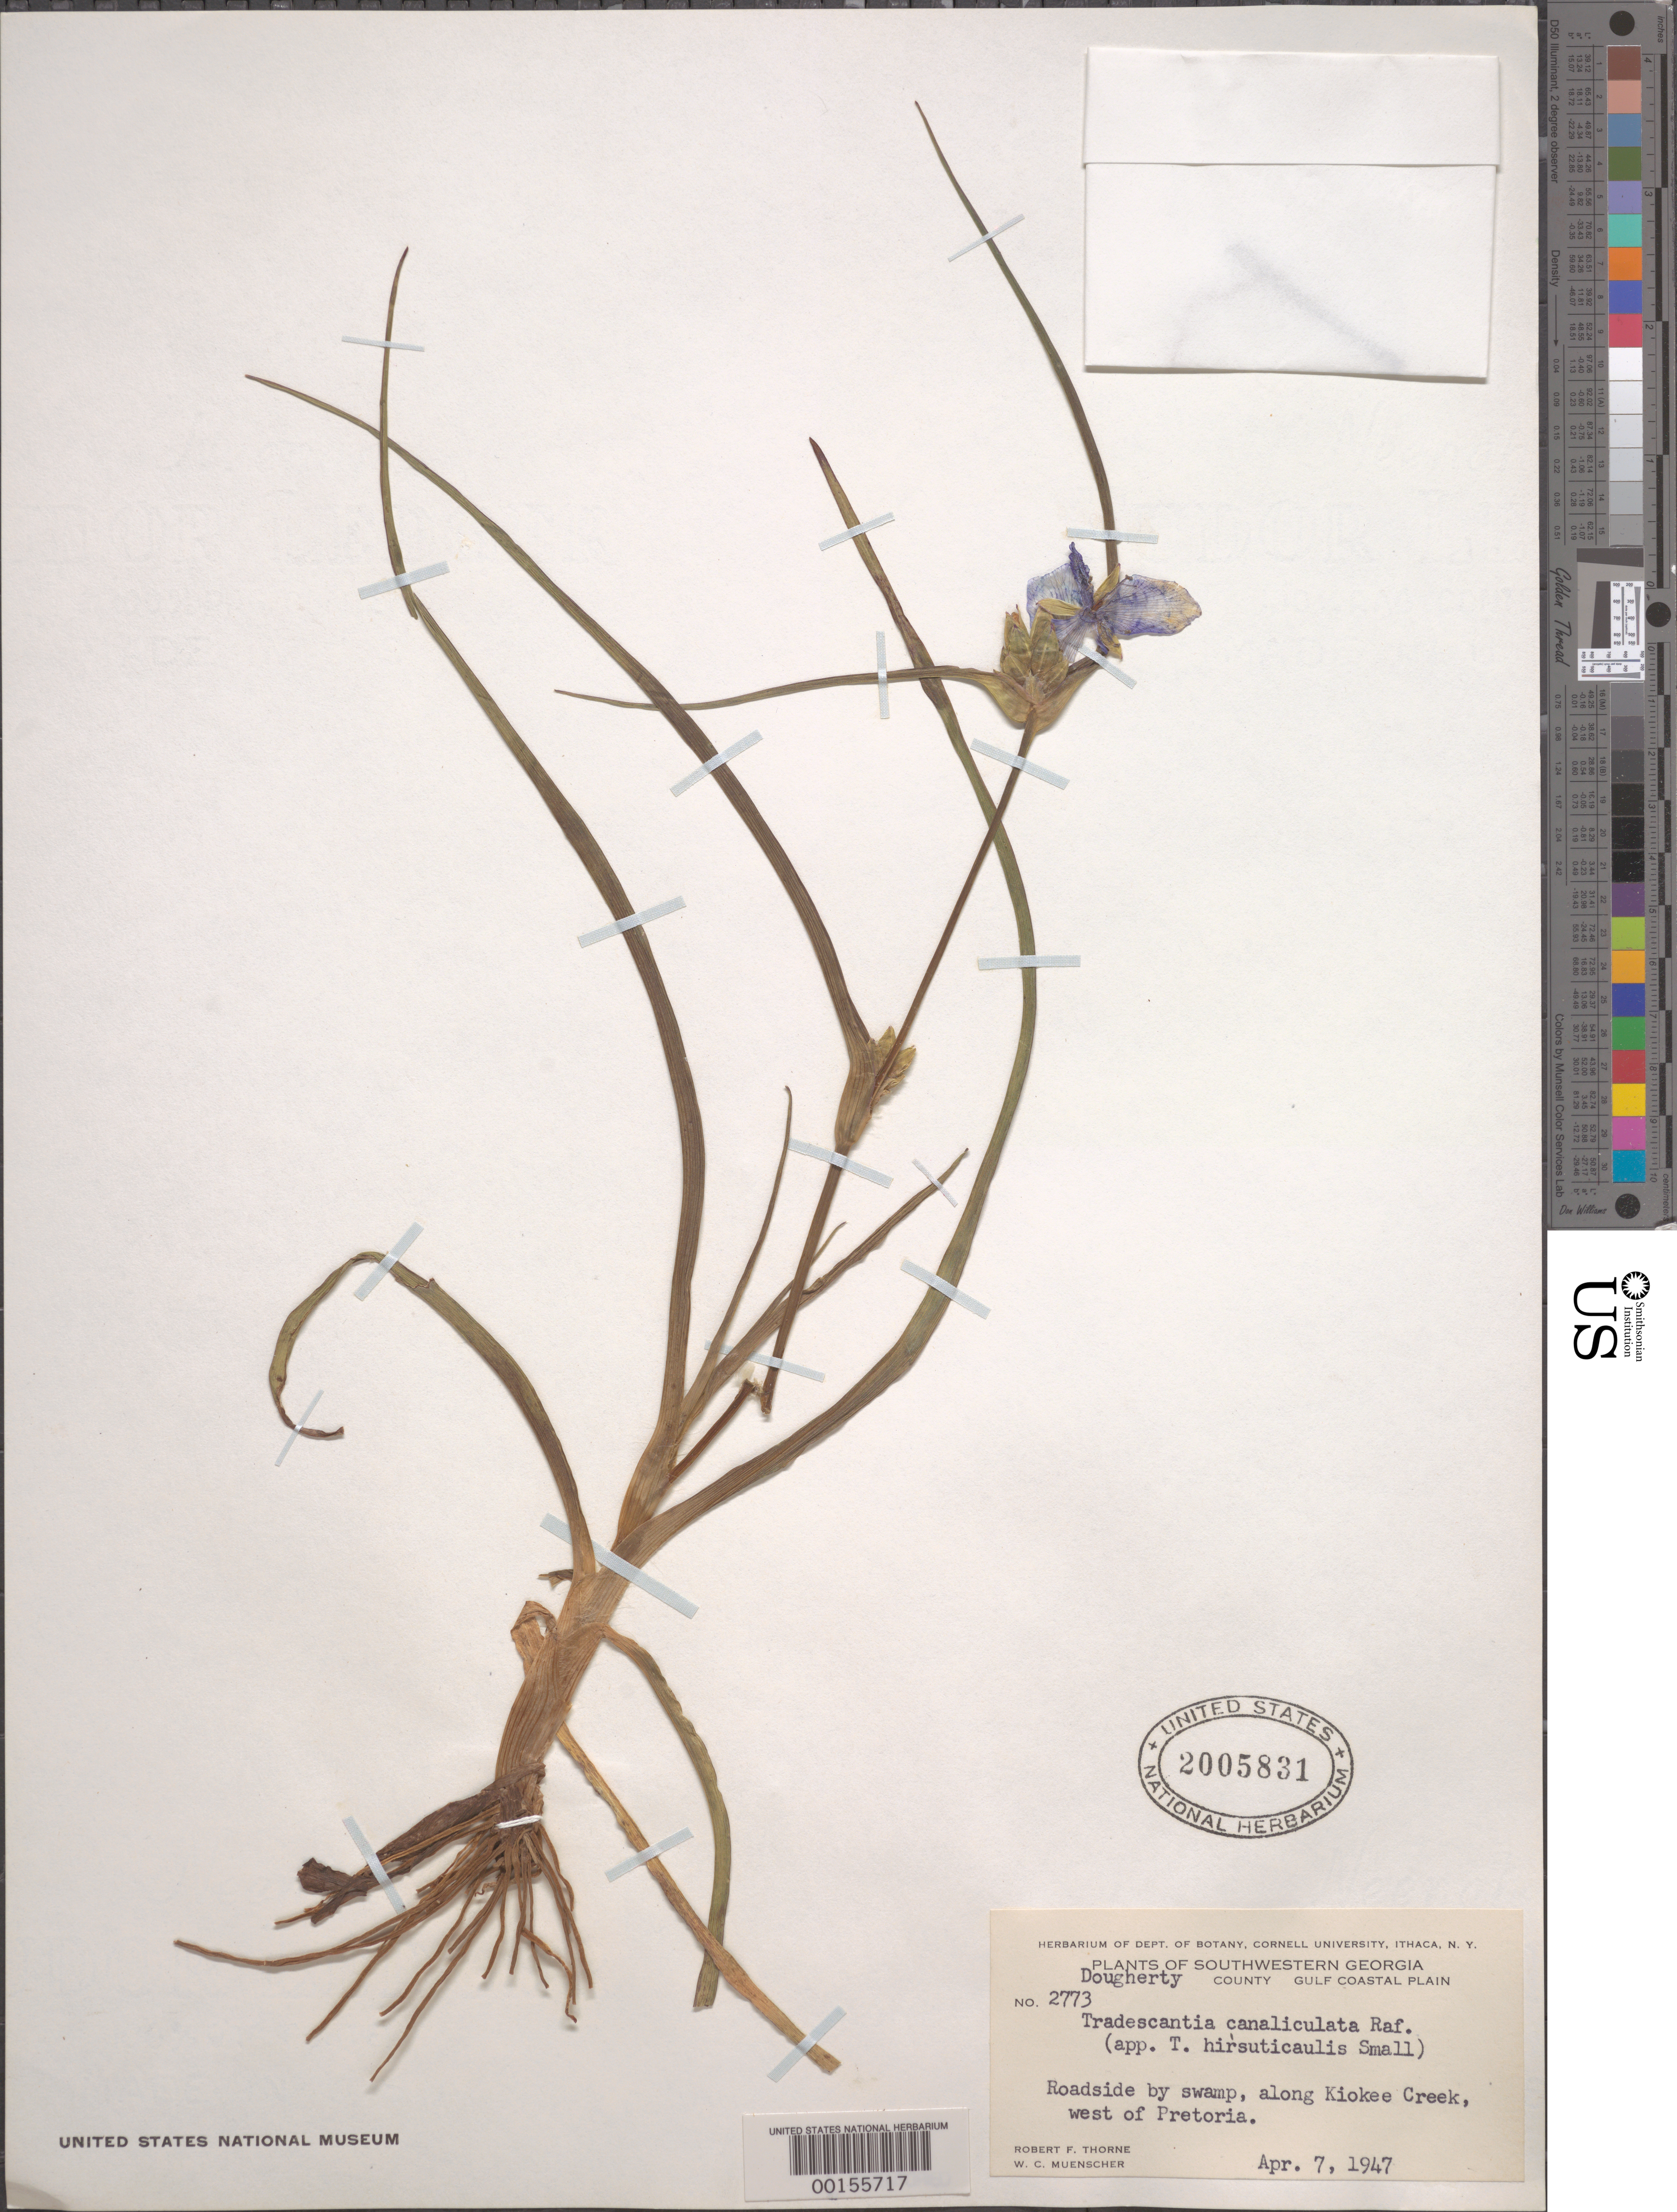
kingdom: Plantae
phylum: Tracheophyta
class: Liliopsida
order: Commelinales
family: Commelinaceae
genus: Tradescantia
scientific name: Tradescantia ohiensis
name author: Raf.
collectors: R. F. Thorne & W. Muenscher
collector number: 2773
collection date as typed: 07 Apr 1947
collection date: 1947-04-07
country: United States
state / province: Georgia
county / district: Dougherty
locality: Kiokee creek, w of pretoria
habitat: Roadside swamp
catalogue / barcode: US 2005831